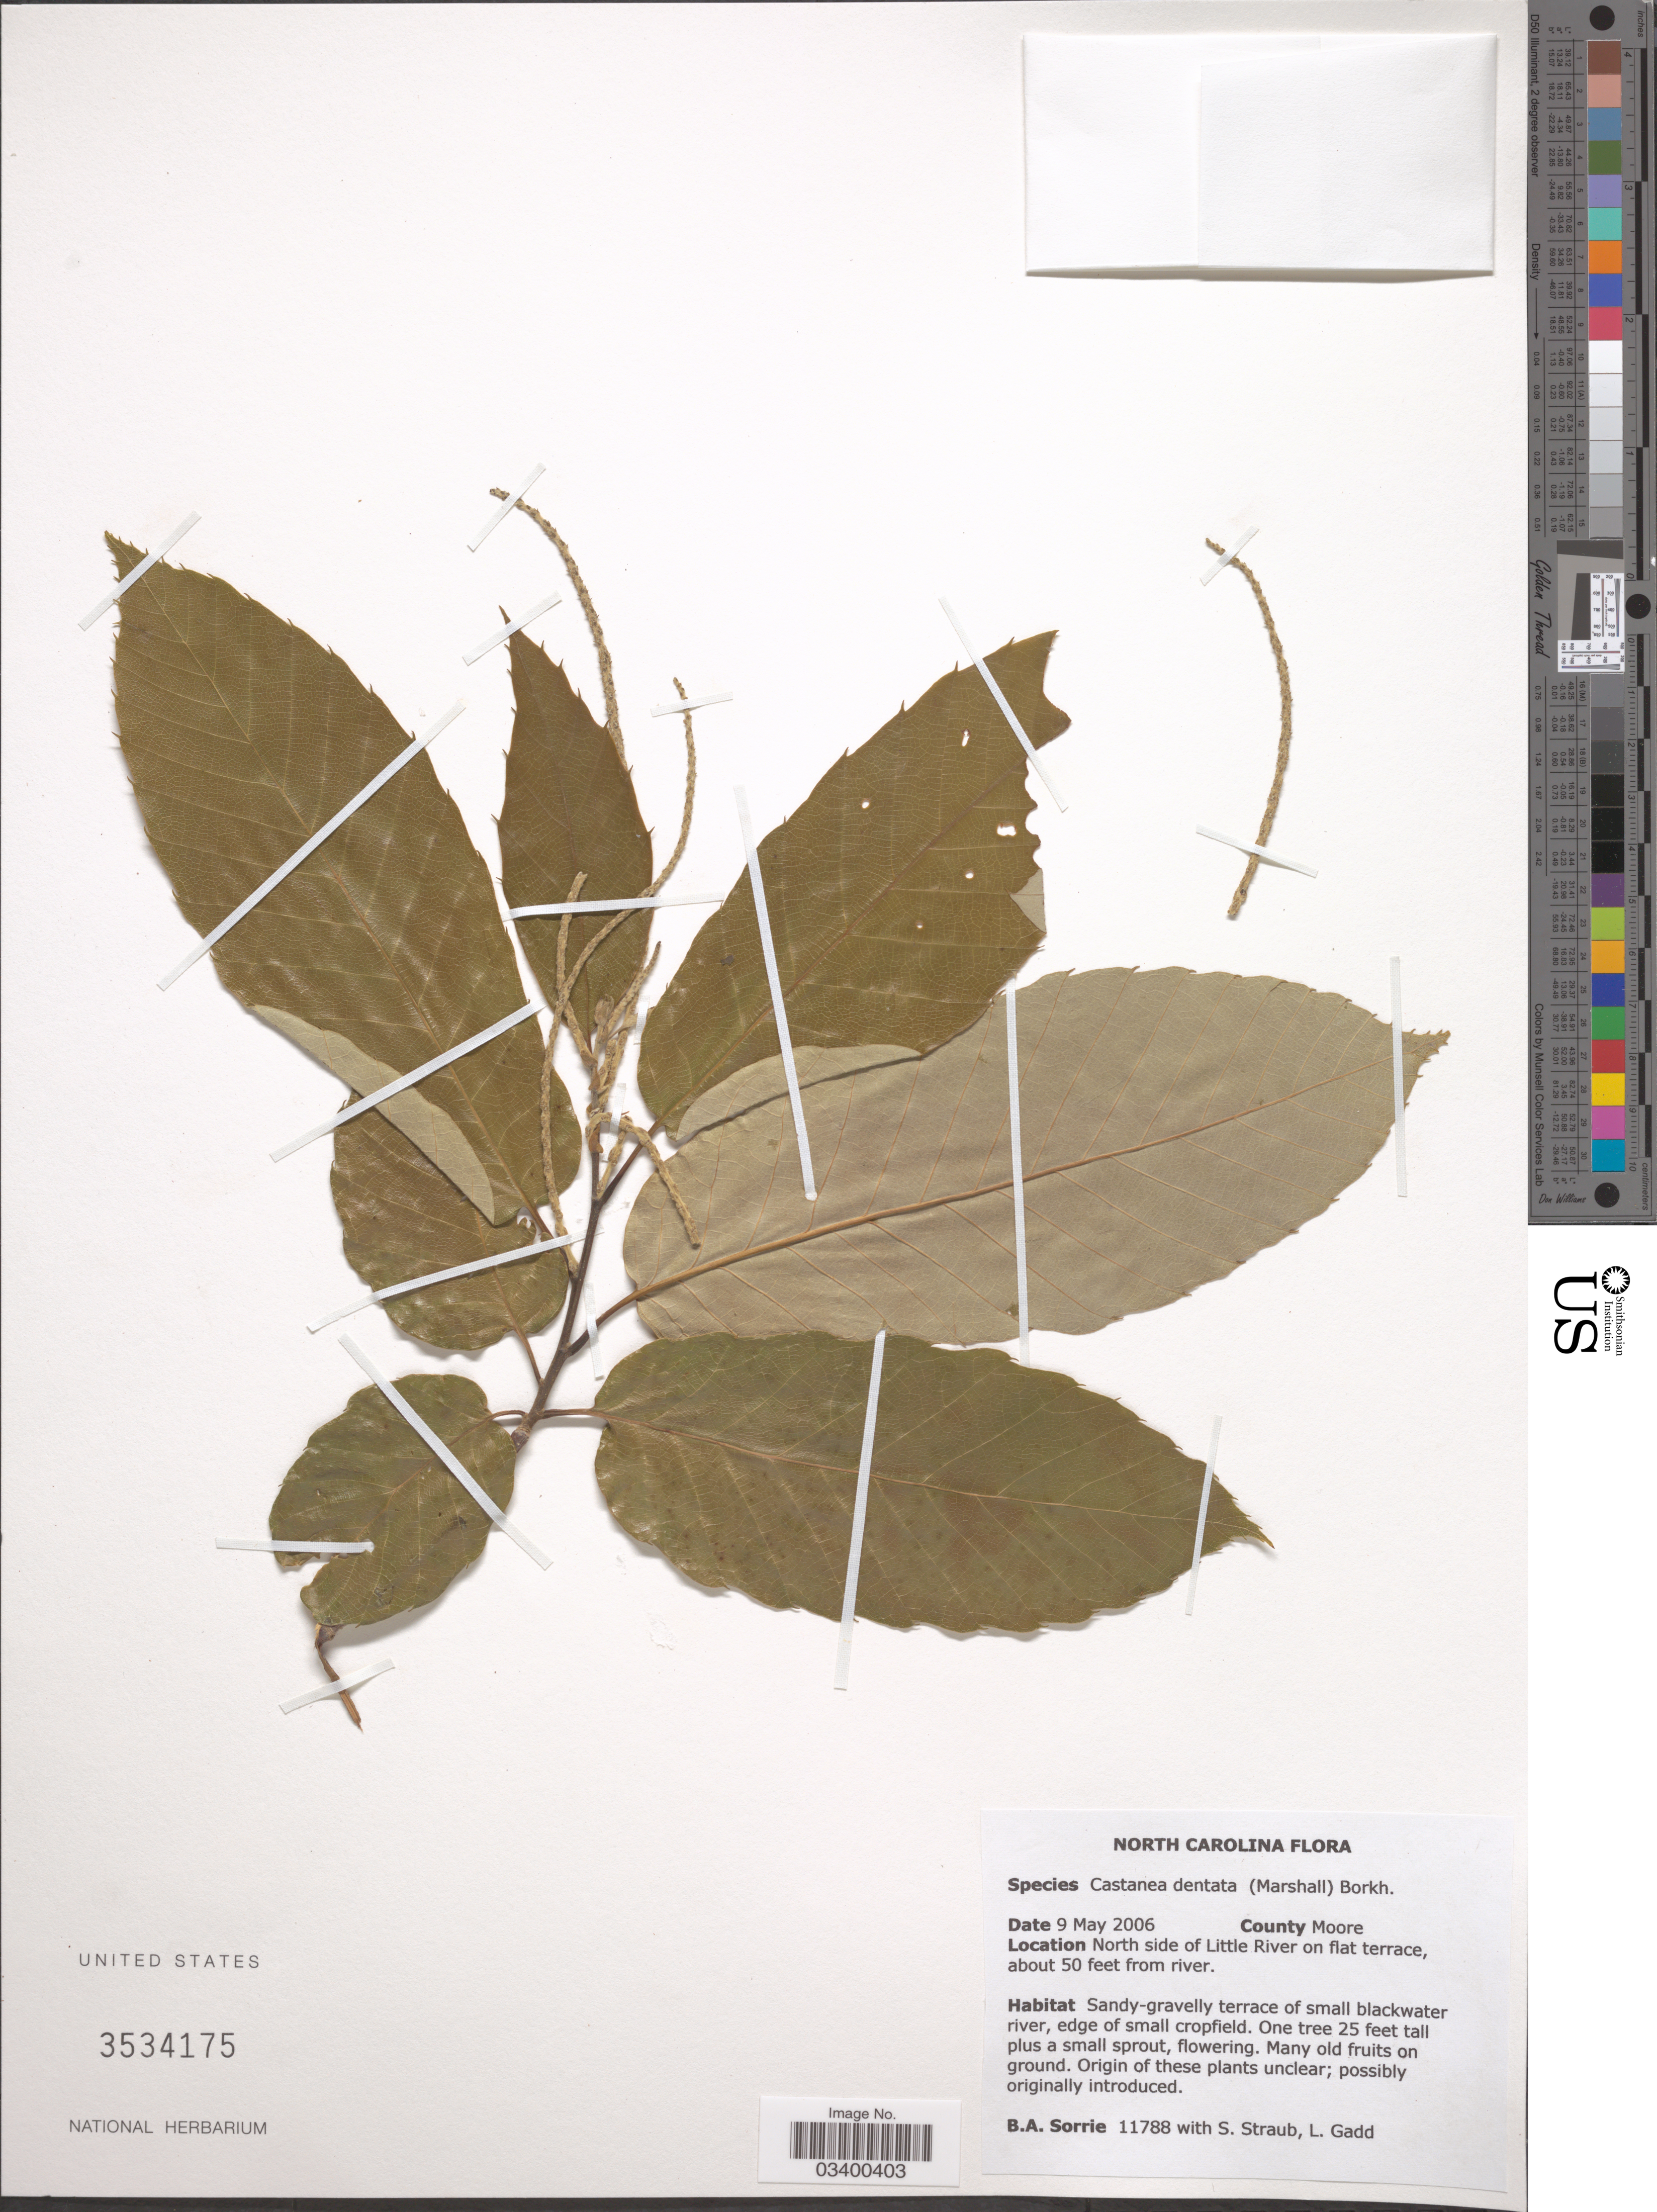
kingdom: Plantae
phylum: Tracheophyta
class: Magnoliopsida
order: Fagales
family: Fagaceae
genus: Castanea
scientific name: Castanea dentata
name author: (Marshall) Borkh.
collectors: B. Sorrie, S. C. K. Straub & L. Gadd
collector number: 11788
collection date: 2006-05-09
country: United States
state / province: North Carolina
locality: County Moore. North side of Little River on flat terrace, about 50 feet from river.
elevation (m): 15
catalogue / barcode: US 3534175